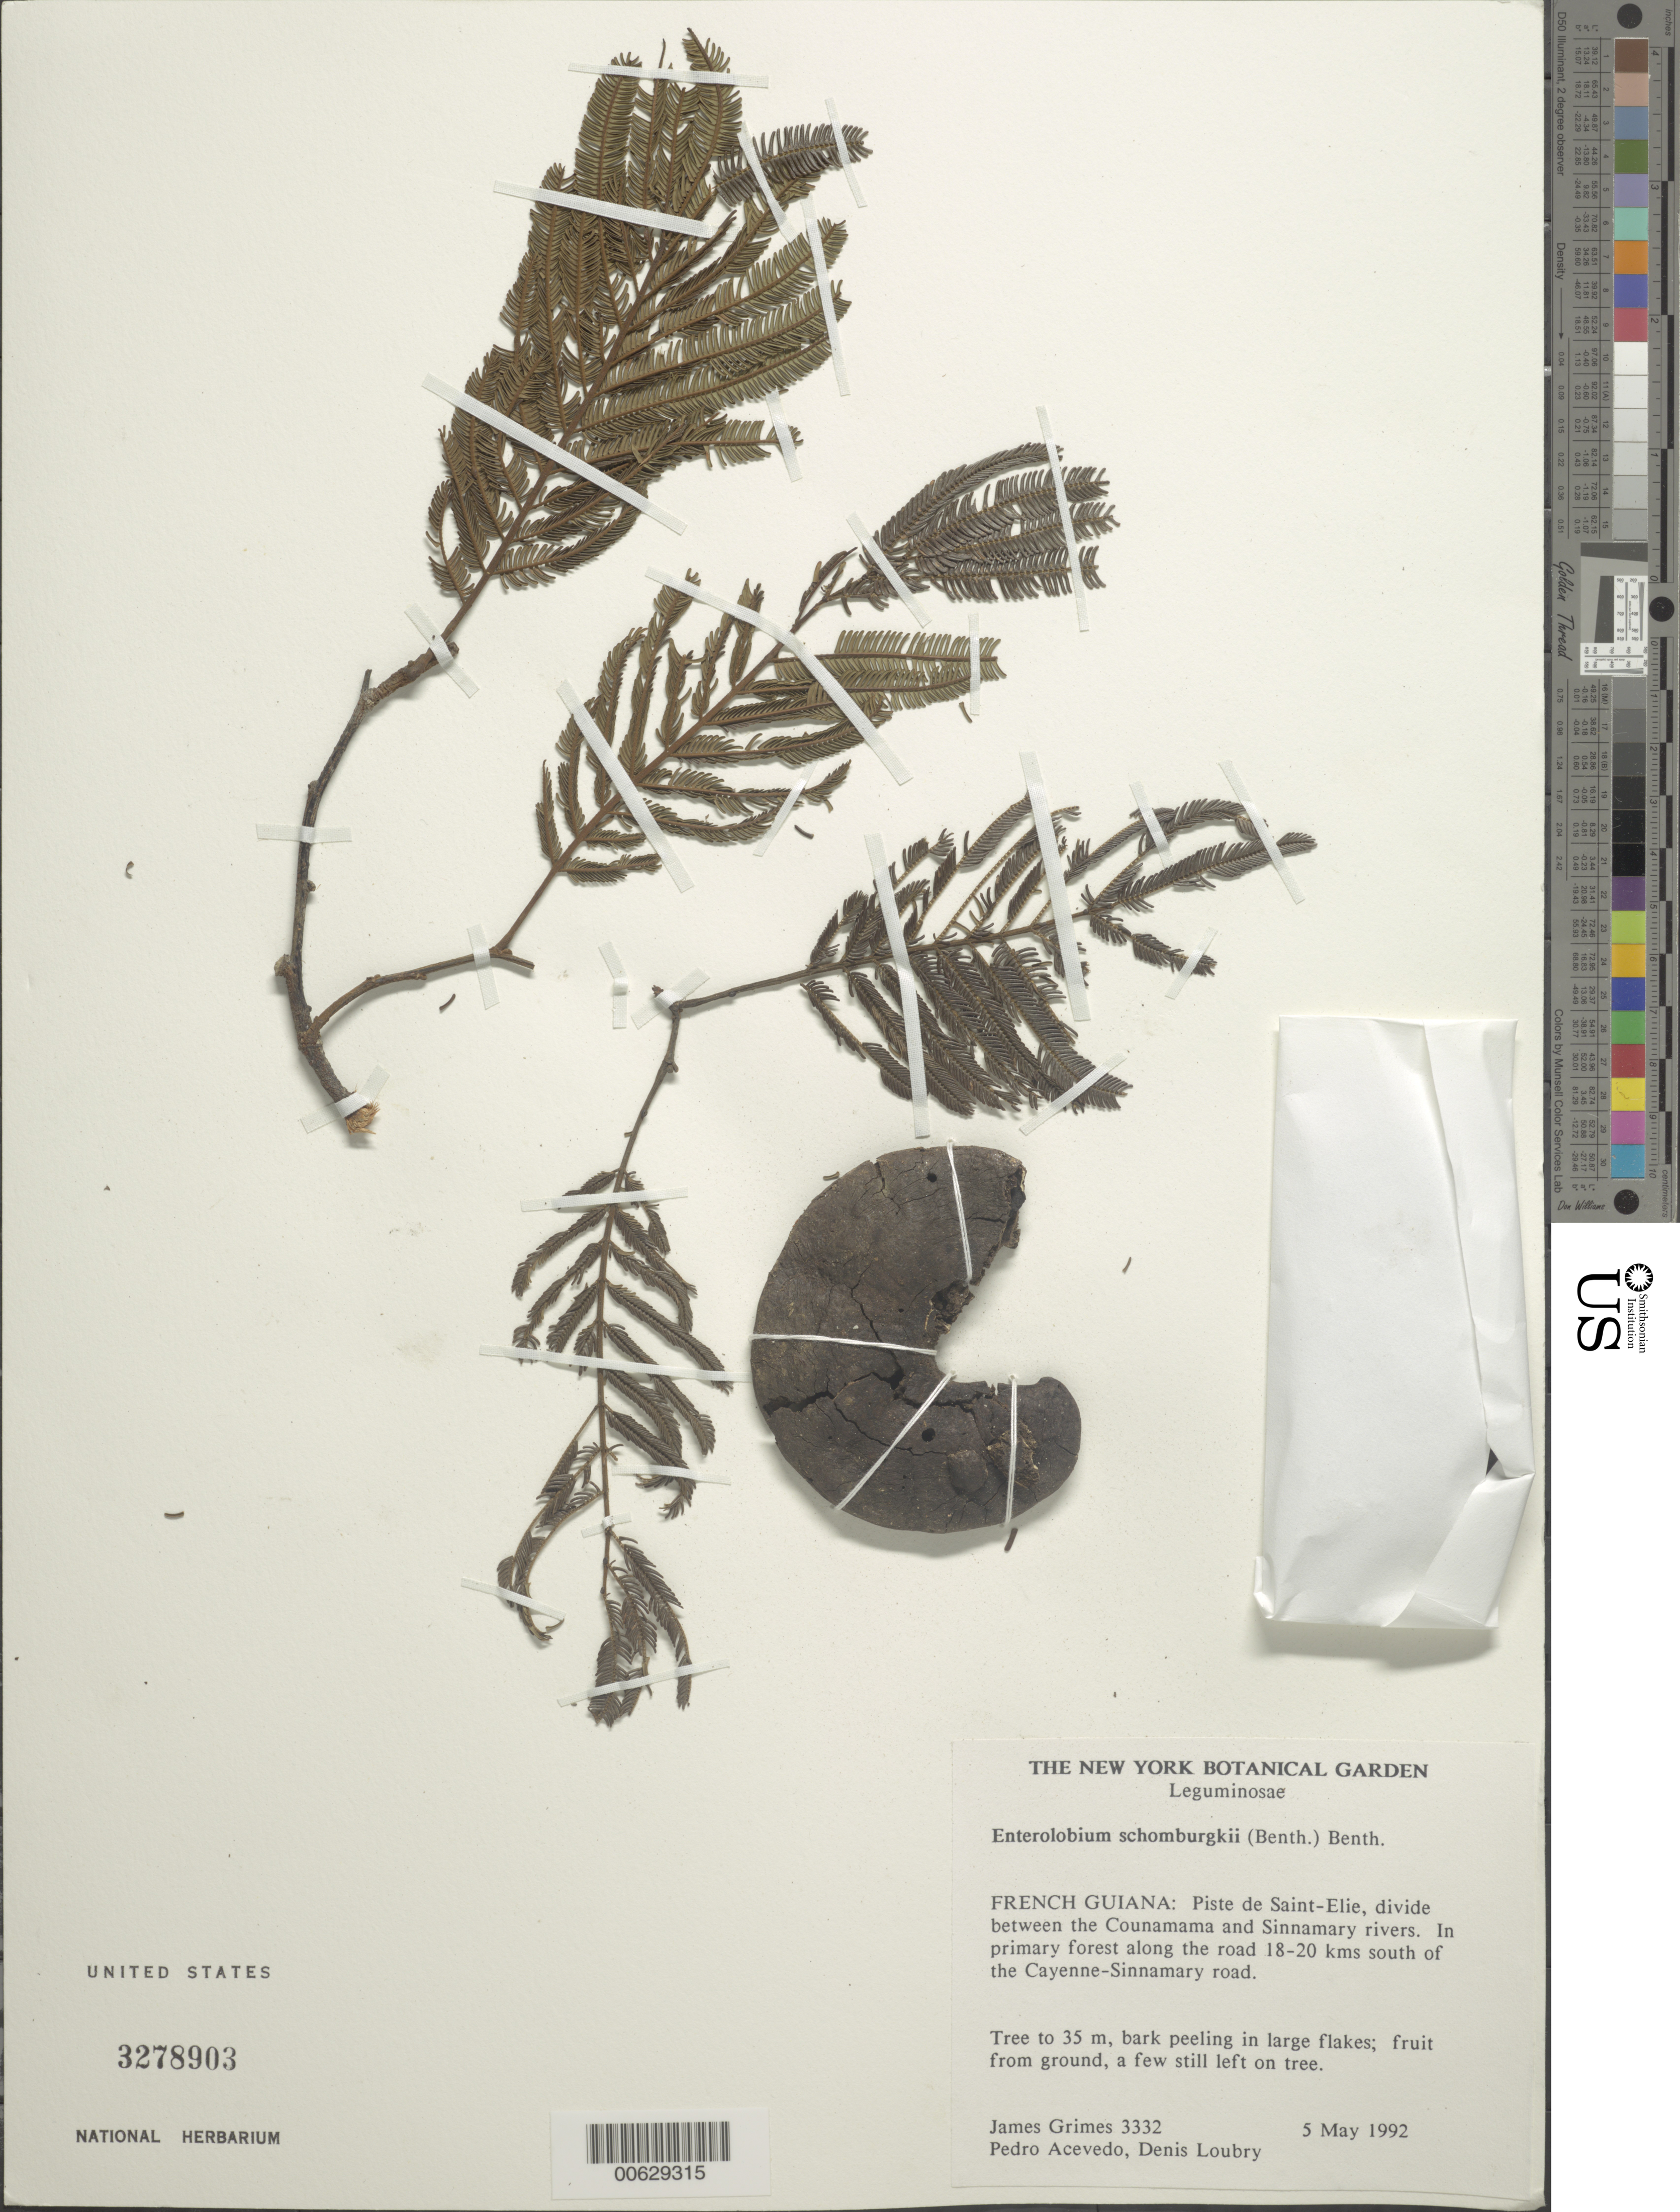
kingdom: Plantae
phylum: Tracheophyta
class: Magnoliopsida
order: Fabales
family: Fabaceae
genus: Robrichia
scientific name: Robrichia schomburgkii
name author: (Benth.) A.R.M. Luz & E.R. Souza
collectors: J. Grimes, P. Acevedo-Rodr. & D. Loubry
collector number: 3332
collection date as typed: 5-May-92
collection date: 1992-05-05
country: French Guiana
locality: Piste de Saint-Élie, divide between the Sinnamary and Counamama rivers; along the road 18-20 km south of the Cayenne-Sinnamary Rd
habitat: Primary forest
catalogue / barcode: US 3278903